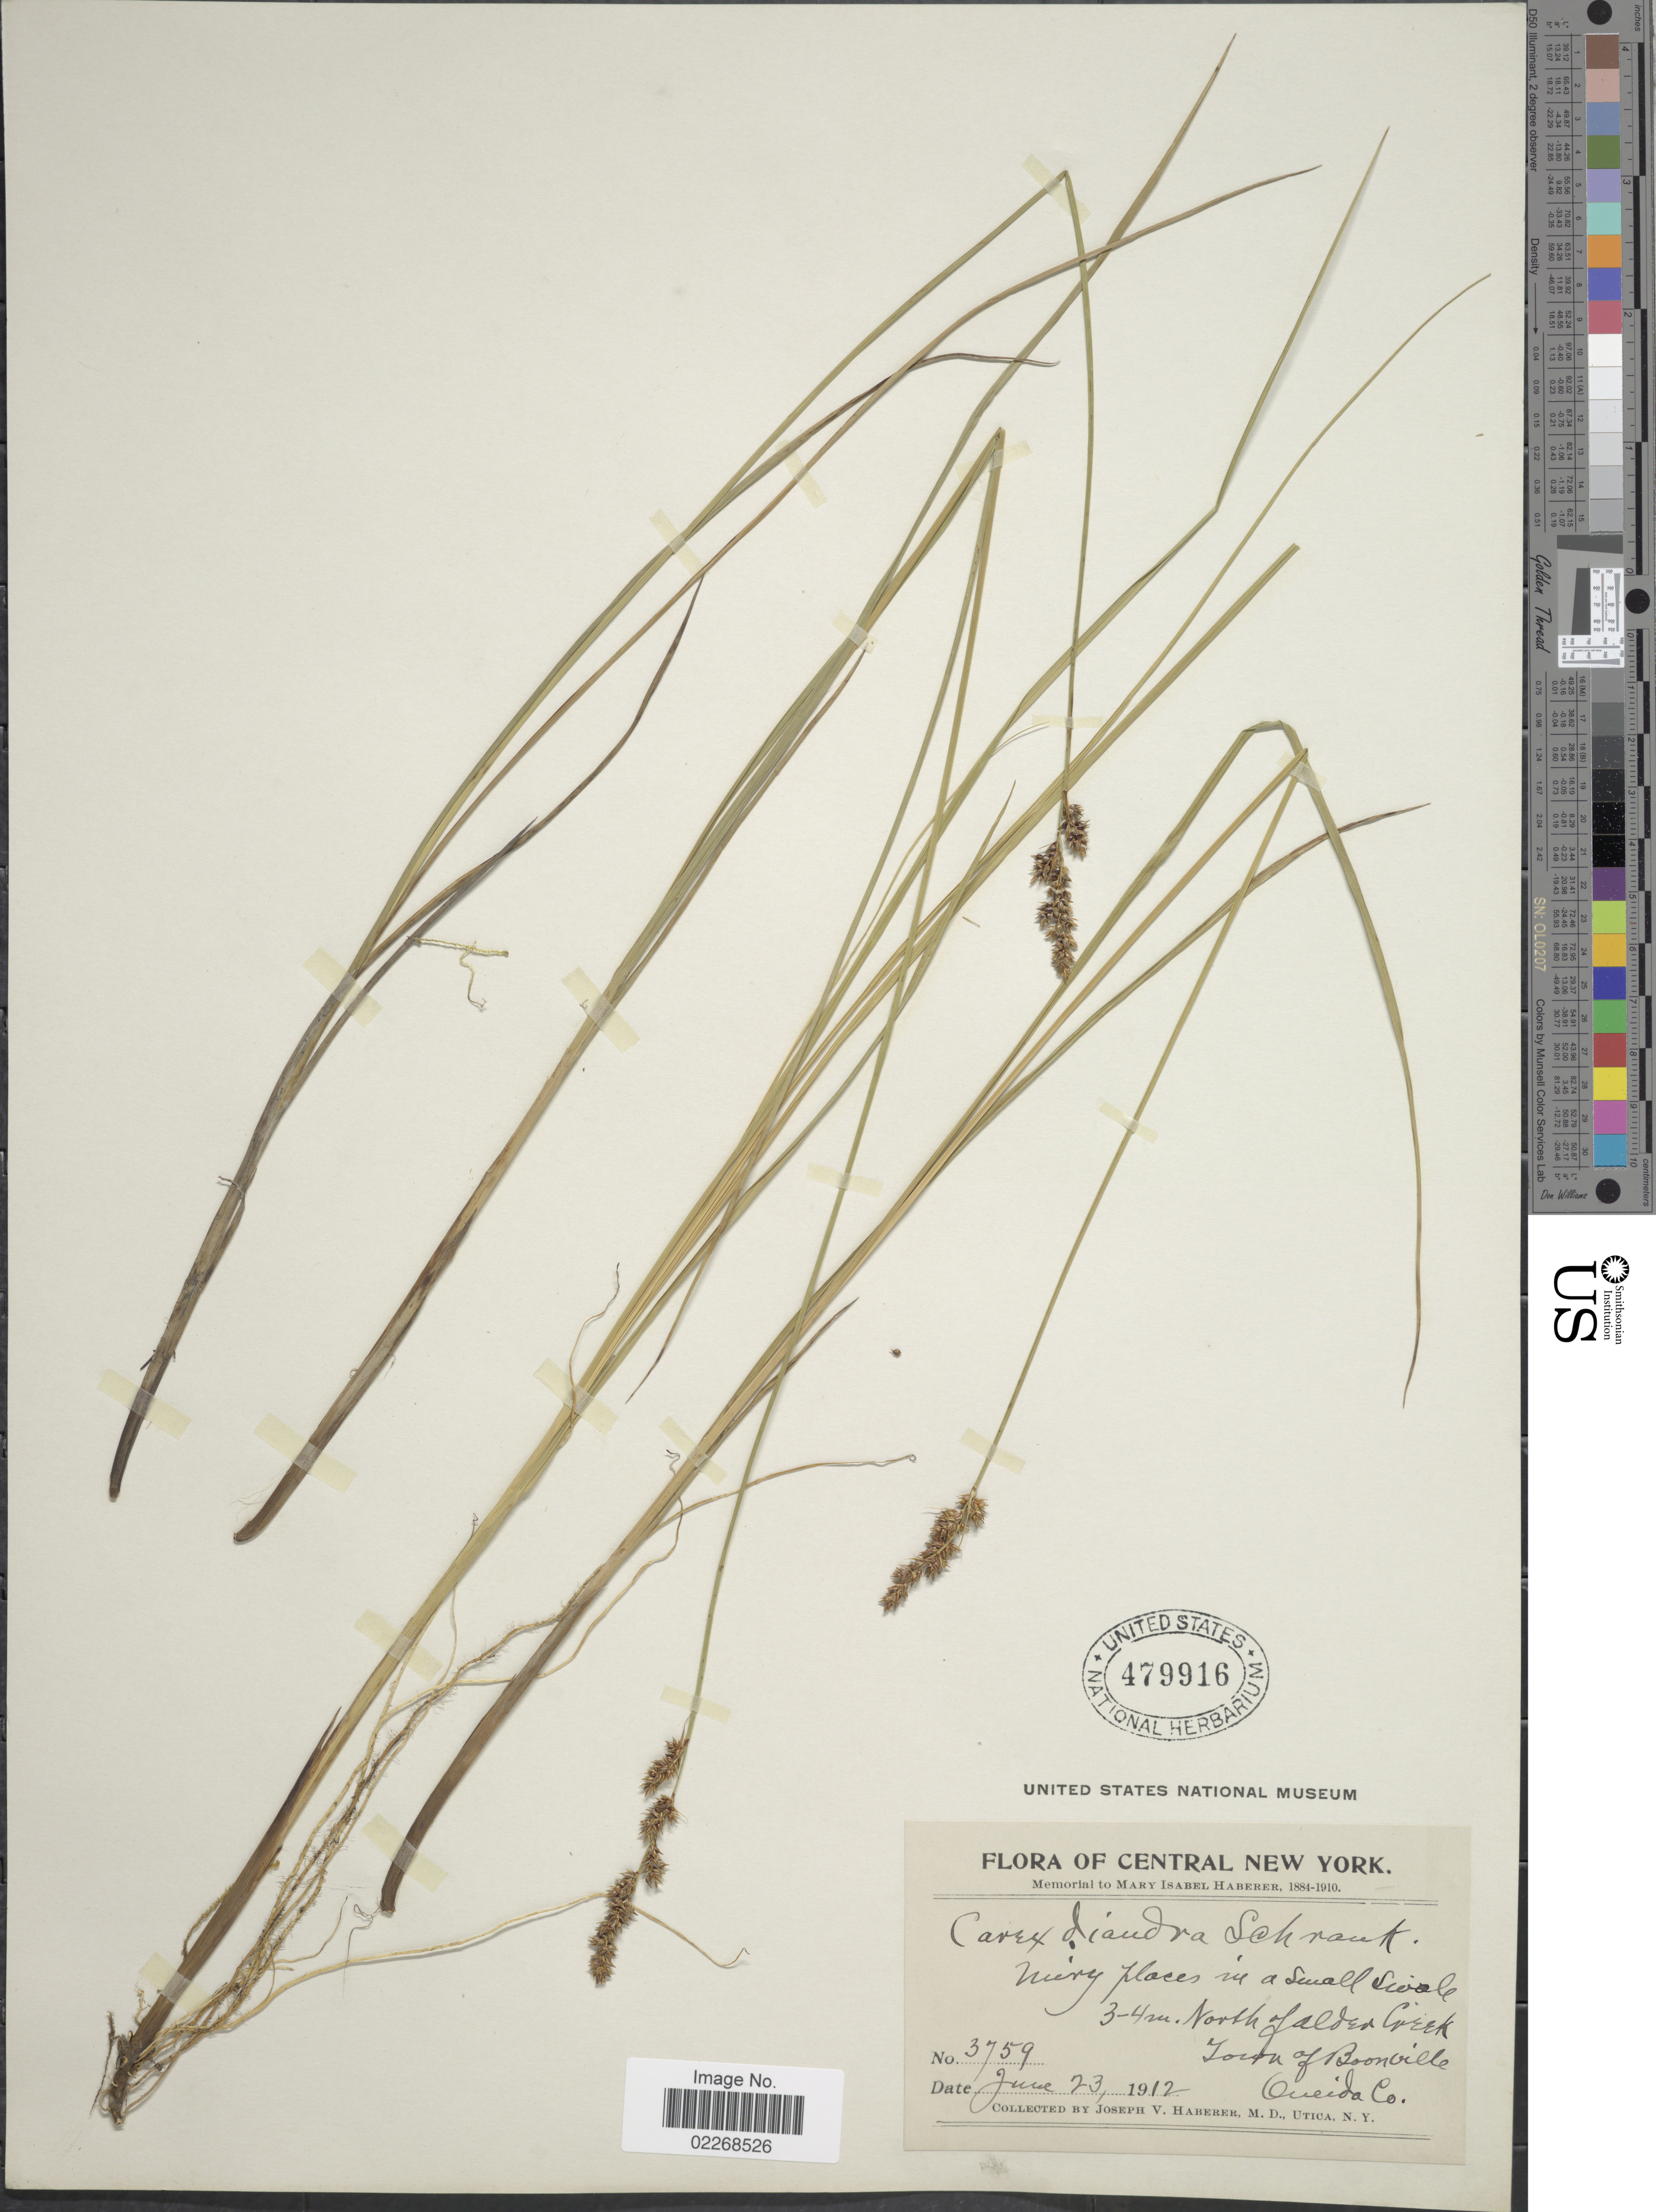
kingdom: Plantae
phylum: Tracheophyta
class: Liliopsida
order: Poales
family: Cyperaceae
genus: Carex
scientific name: Carex diandra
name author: Schrank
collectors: J. V. Haberer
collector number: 3759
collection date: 1912-06-23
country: United States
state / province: New York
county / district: Oneida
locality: Central New York, in samll swale 3-4 m. north of Alden Creek, town of Boonville, Oneida Co.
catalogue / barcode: US 479916